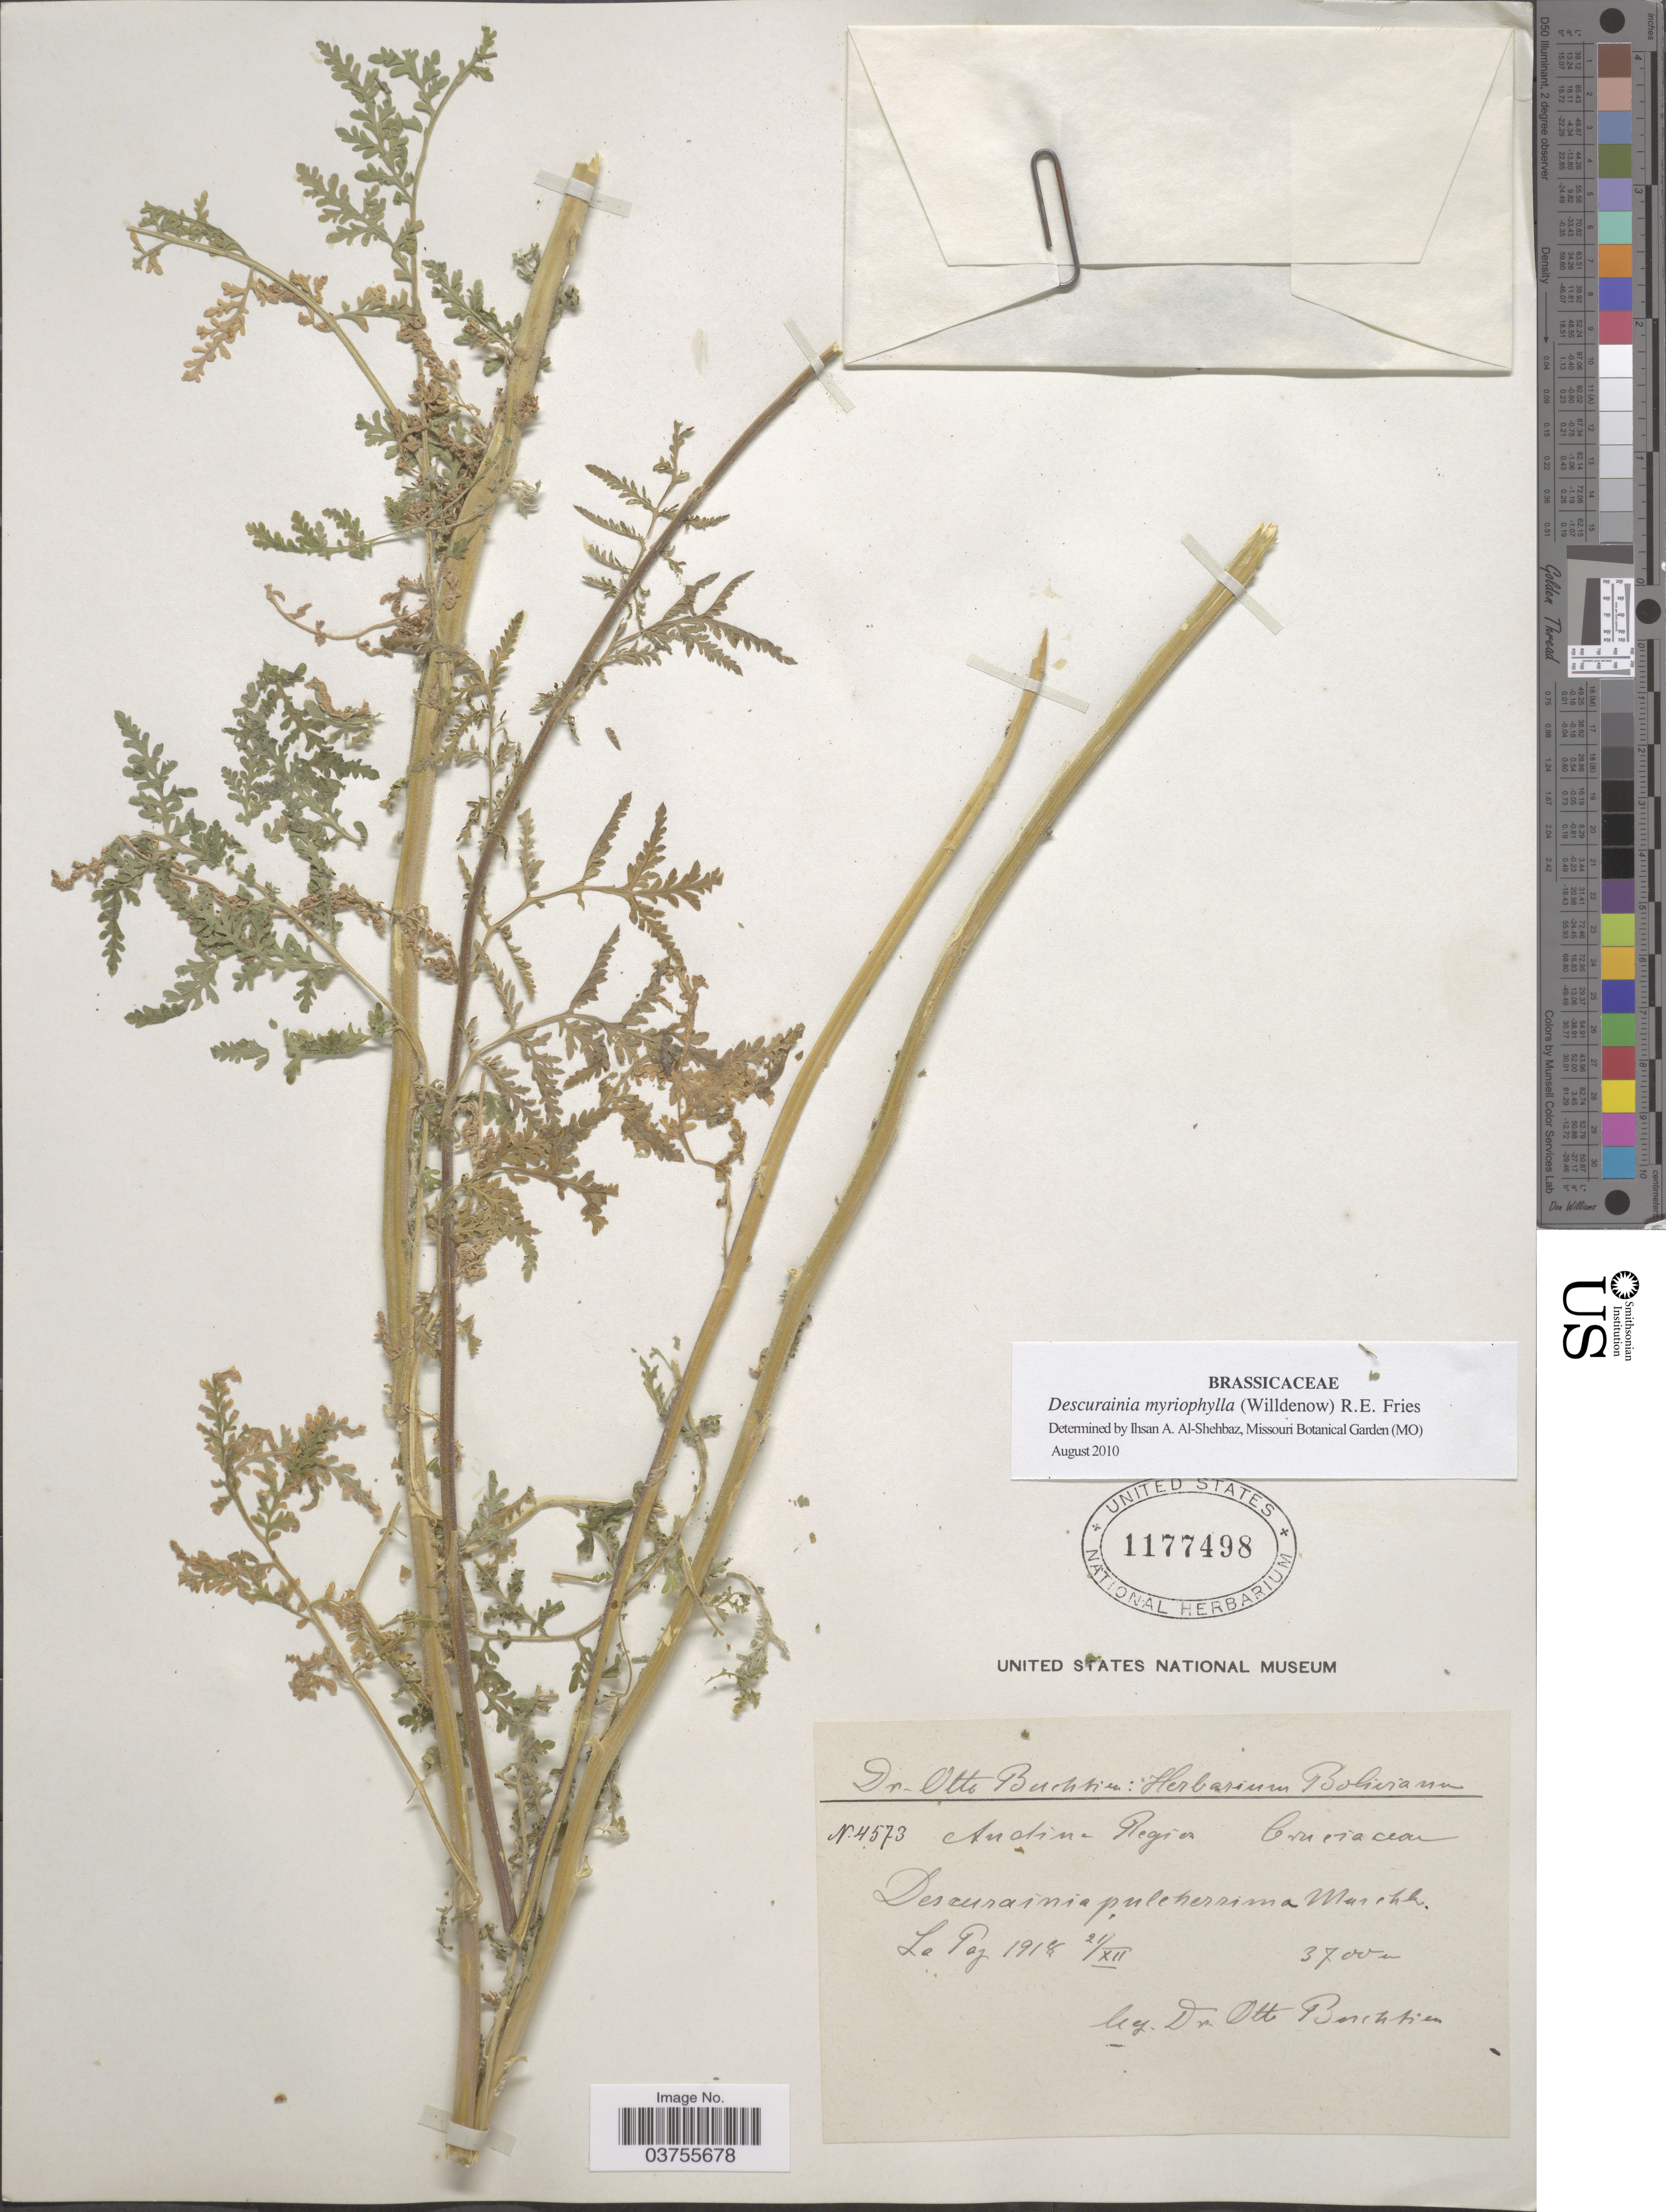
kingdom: Plantae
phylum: Tracheophyta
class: Magnoliopsida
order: Brassicales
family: Brassicaceae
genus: Descurainia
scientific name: Descurainia myriophylla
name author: (Willd.) R.E. Fr.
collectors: O. Buchtien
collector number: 4573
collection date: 1918-12-21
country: Bolivia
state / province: La Paz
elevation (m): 3700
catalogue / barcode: US 1177498